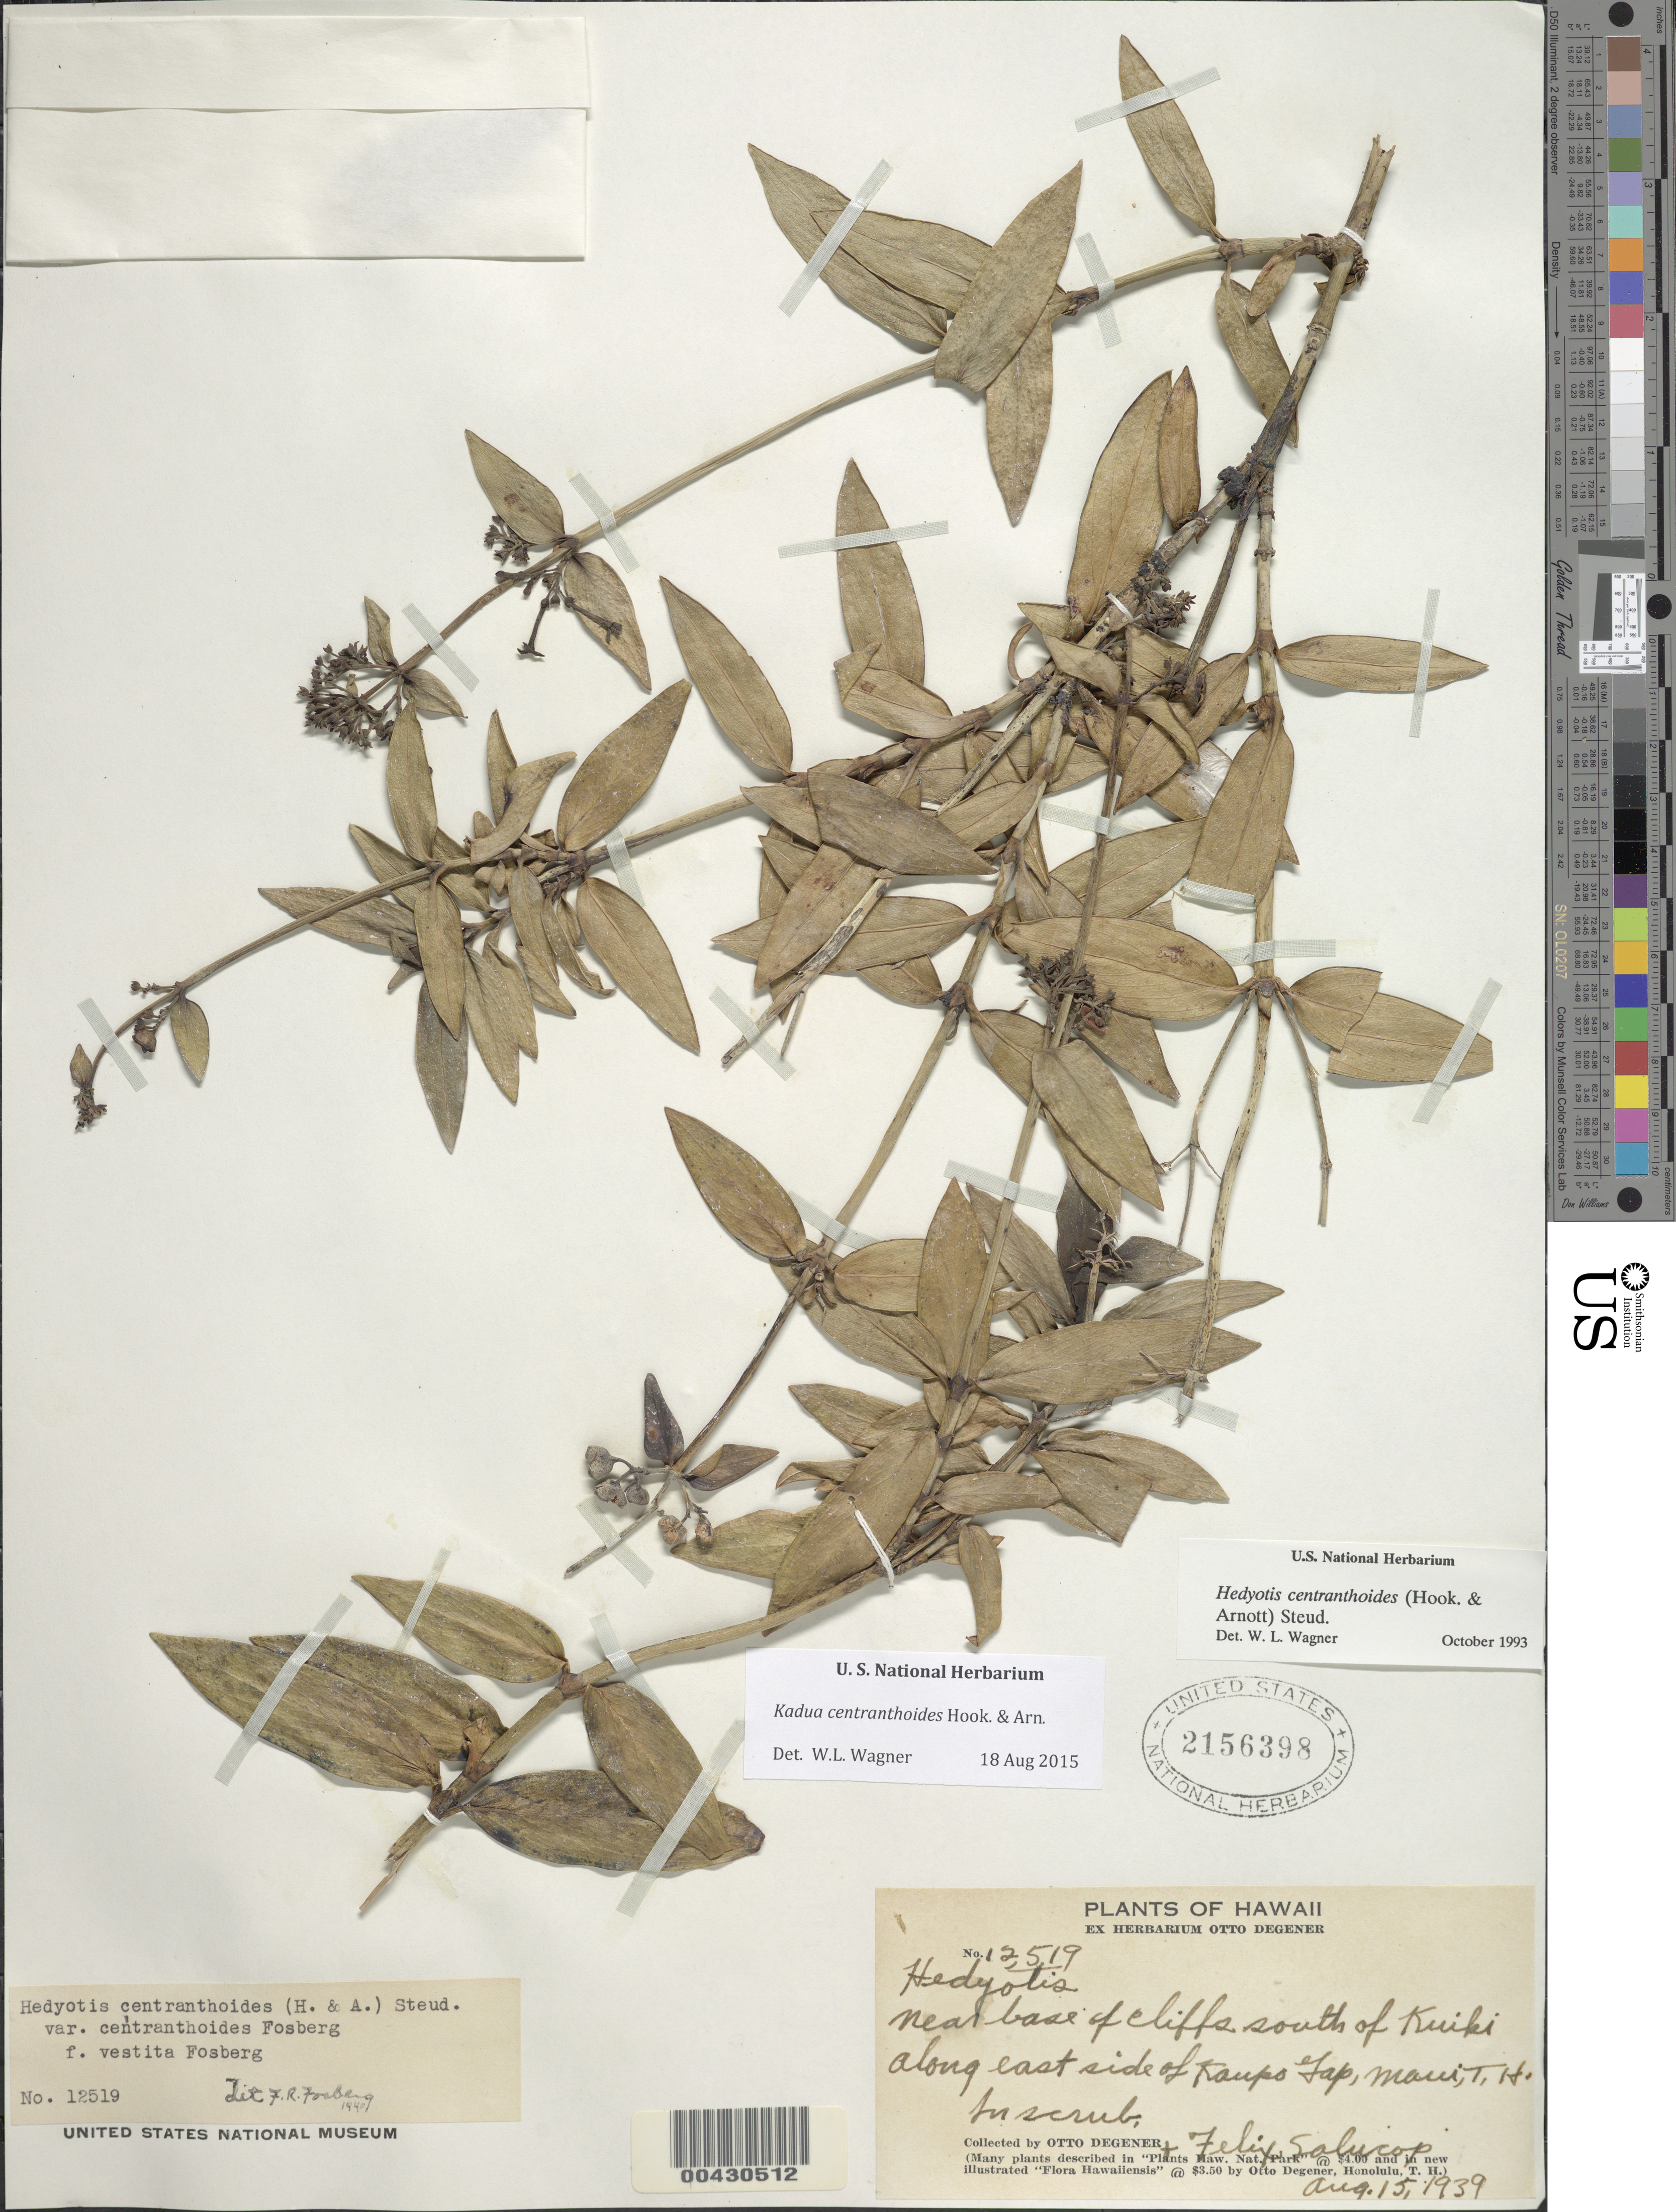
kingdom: Plantae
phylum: Tracheophyta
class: Magnoliopsida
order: Gentianales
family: Rubiaceae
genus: Kadua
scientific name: Kadua centranthoides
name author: Hook. & Arn.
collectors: O. Degener & F. Salucop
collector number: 12519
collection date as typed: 15 Aug 1939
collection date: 1939-08-15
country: United States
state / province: Hawaii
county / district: Maui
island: Maui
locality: Near base of cliffs south of Kuiki, along east side of Kaupo Gap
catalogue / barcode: US 2156398